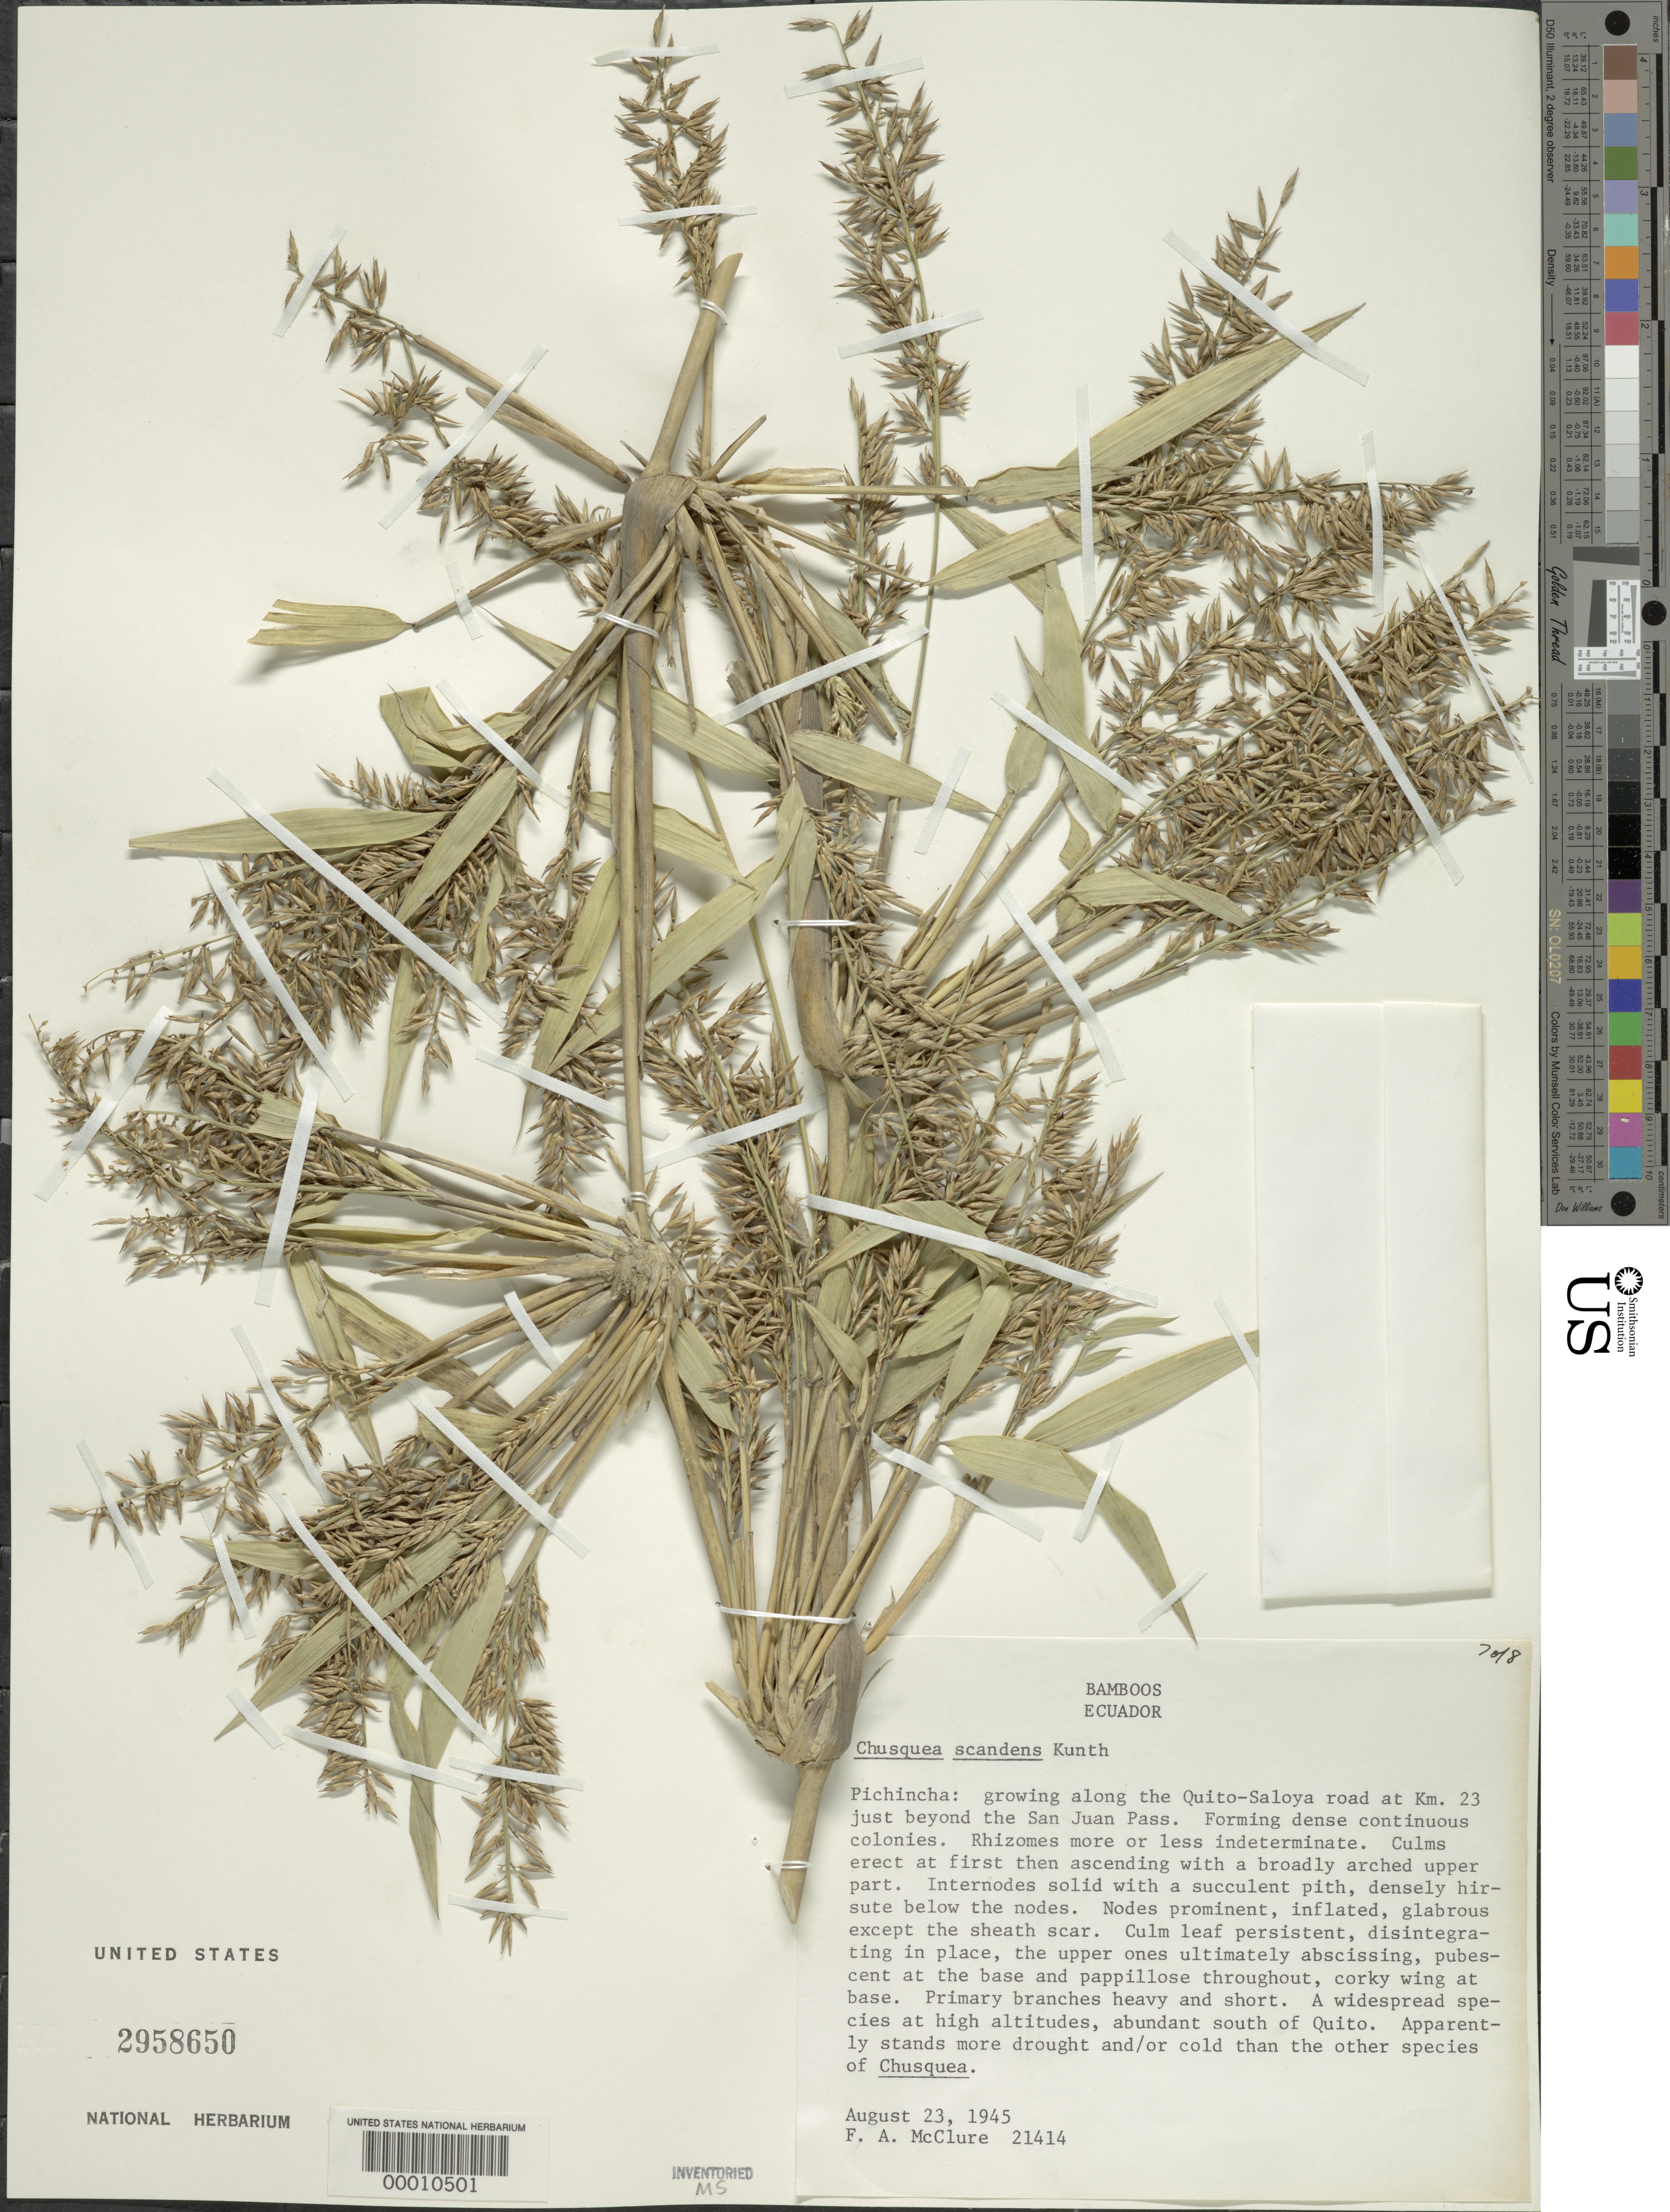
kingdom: Plantae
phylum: Tracheophyta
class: Liliopsida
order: Poales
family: Poaceae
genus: Chusquea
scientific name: Chusquea scandens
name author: Kunth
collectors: F. A. McClure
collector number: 21414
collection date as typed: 23 Aug 1945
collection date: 1945-08-23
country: Ecuador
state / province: Pichincha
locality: Quito, saloya, San Juan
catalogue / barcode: US 2958650